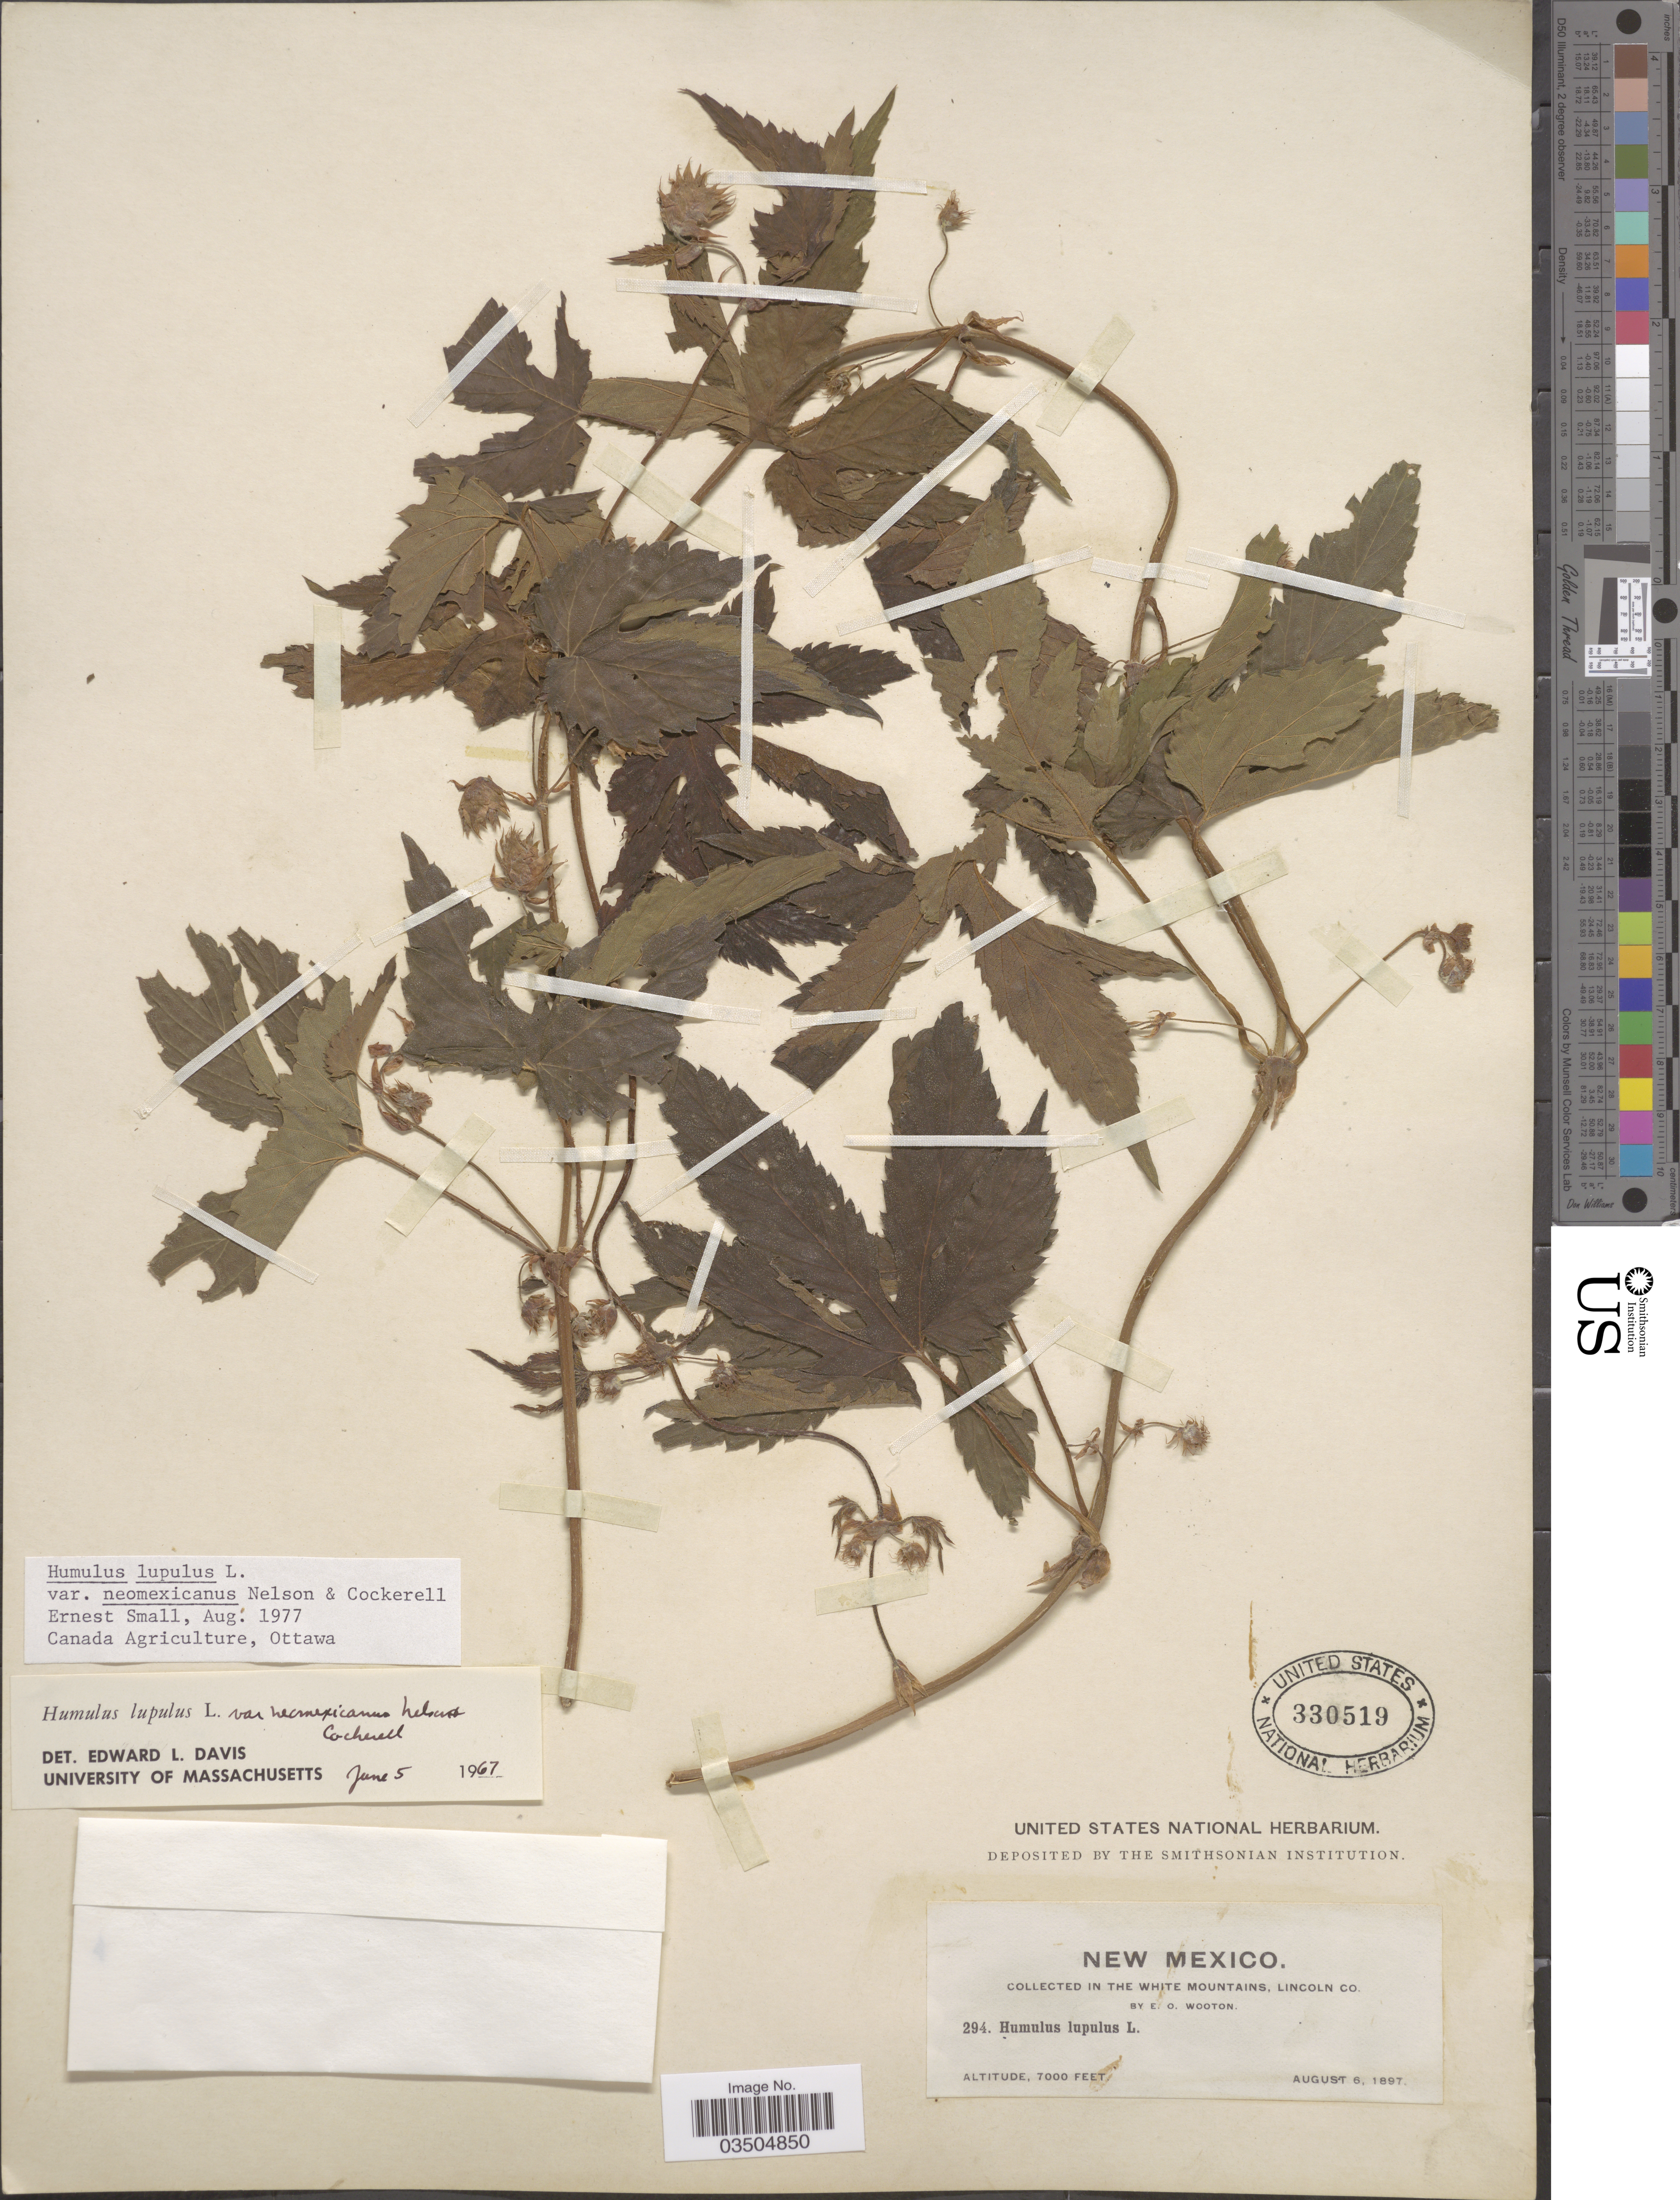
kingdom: Plantae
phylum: Tracheophyta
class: Magnoliopsida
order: Rosales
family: Cannabaceae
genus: Humulus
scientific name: Humulus neomexicanus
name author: (A. Nelson & Cockerell) Rydb.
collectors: E. O. Wooton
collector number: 294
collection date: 1897-08-06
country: United States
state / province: New Mexico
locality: In the White Mountains, Lincoln Co.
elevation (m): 2134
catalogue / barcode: US 330519